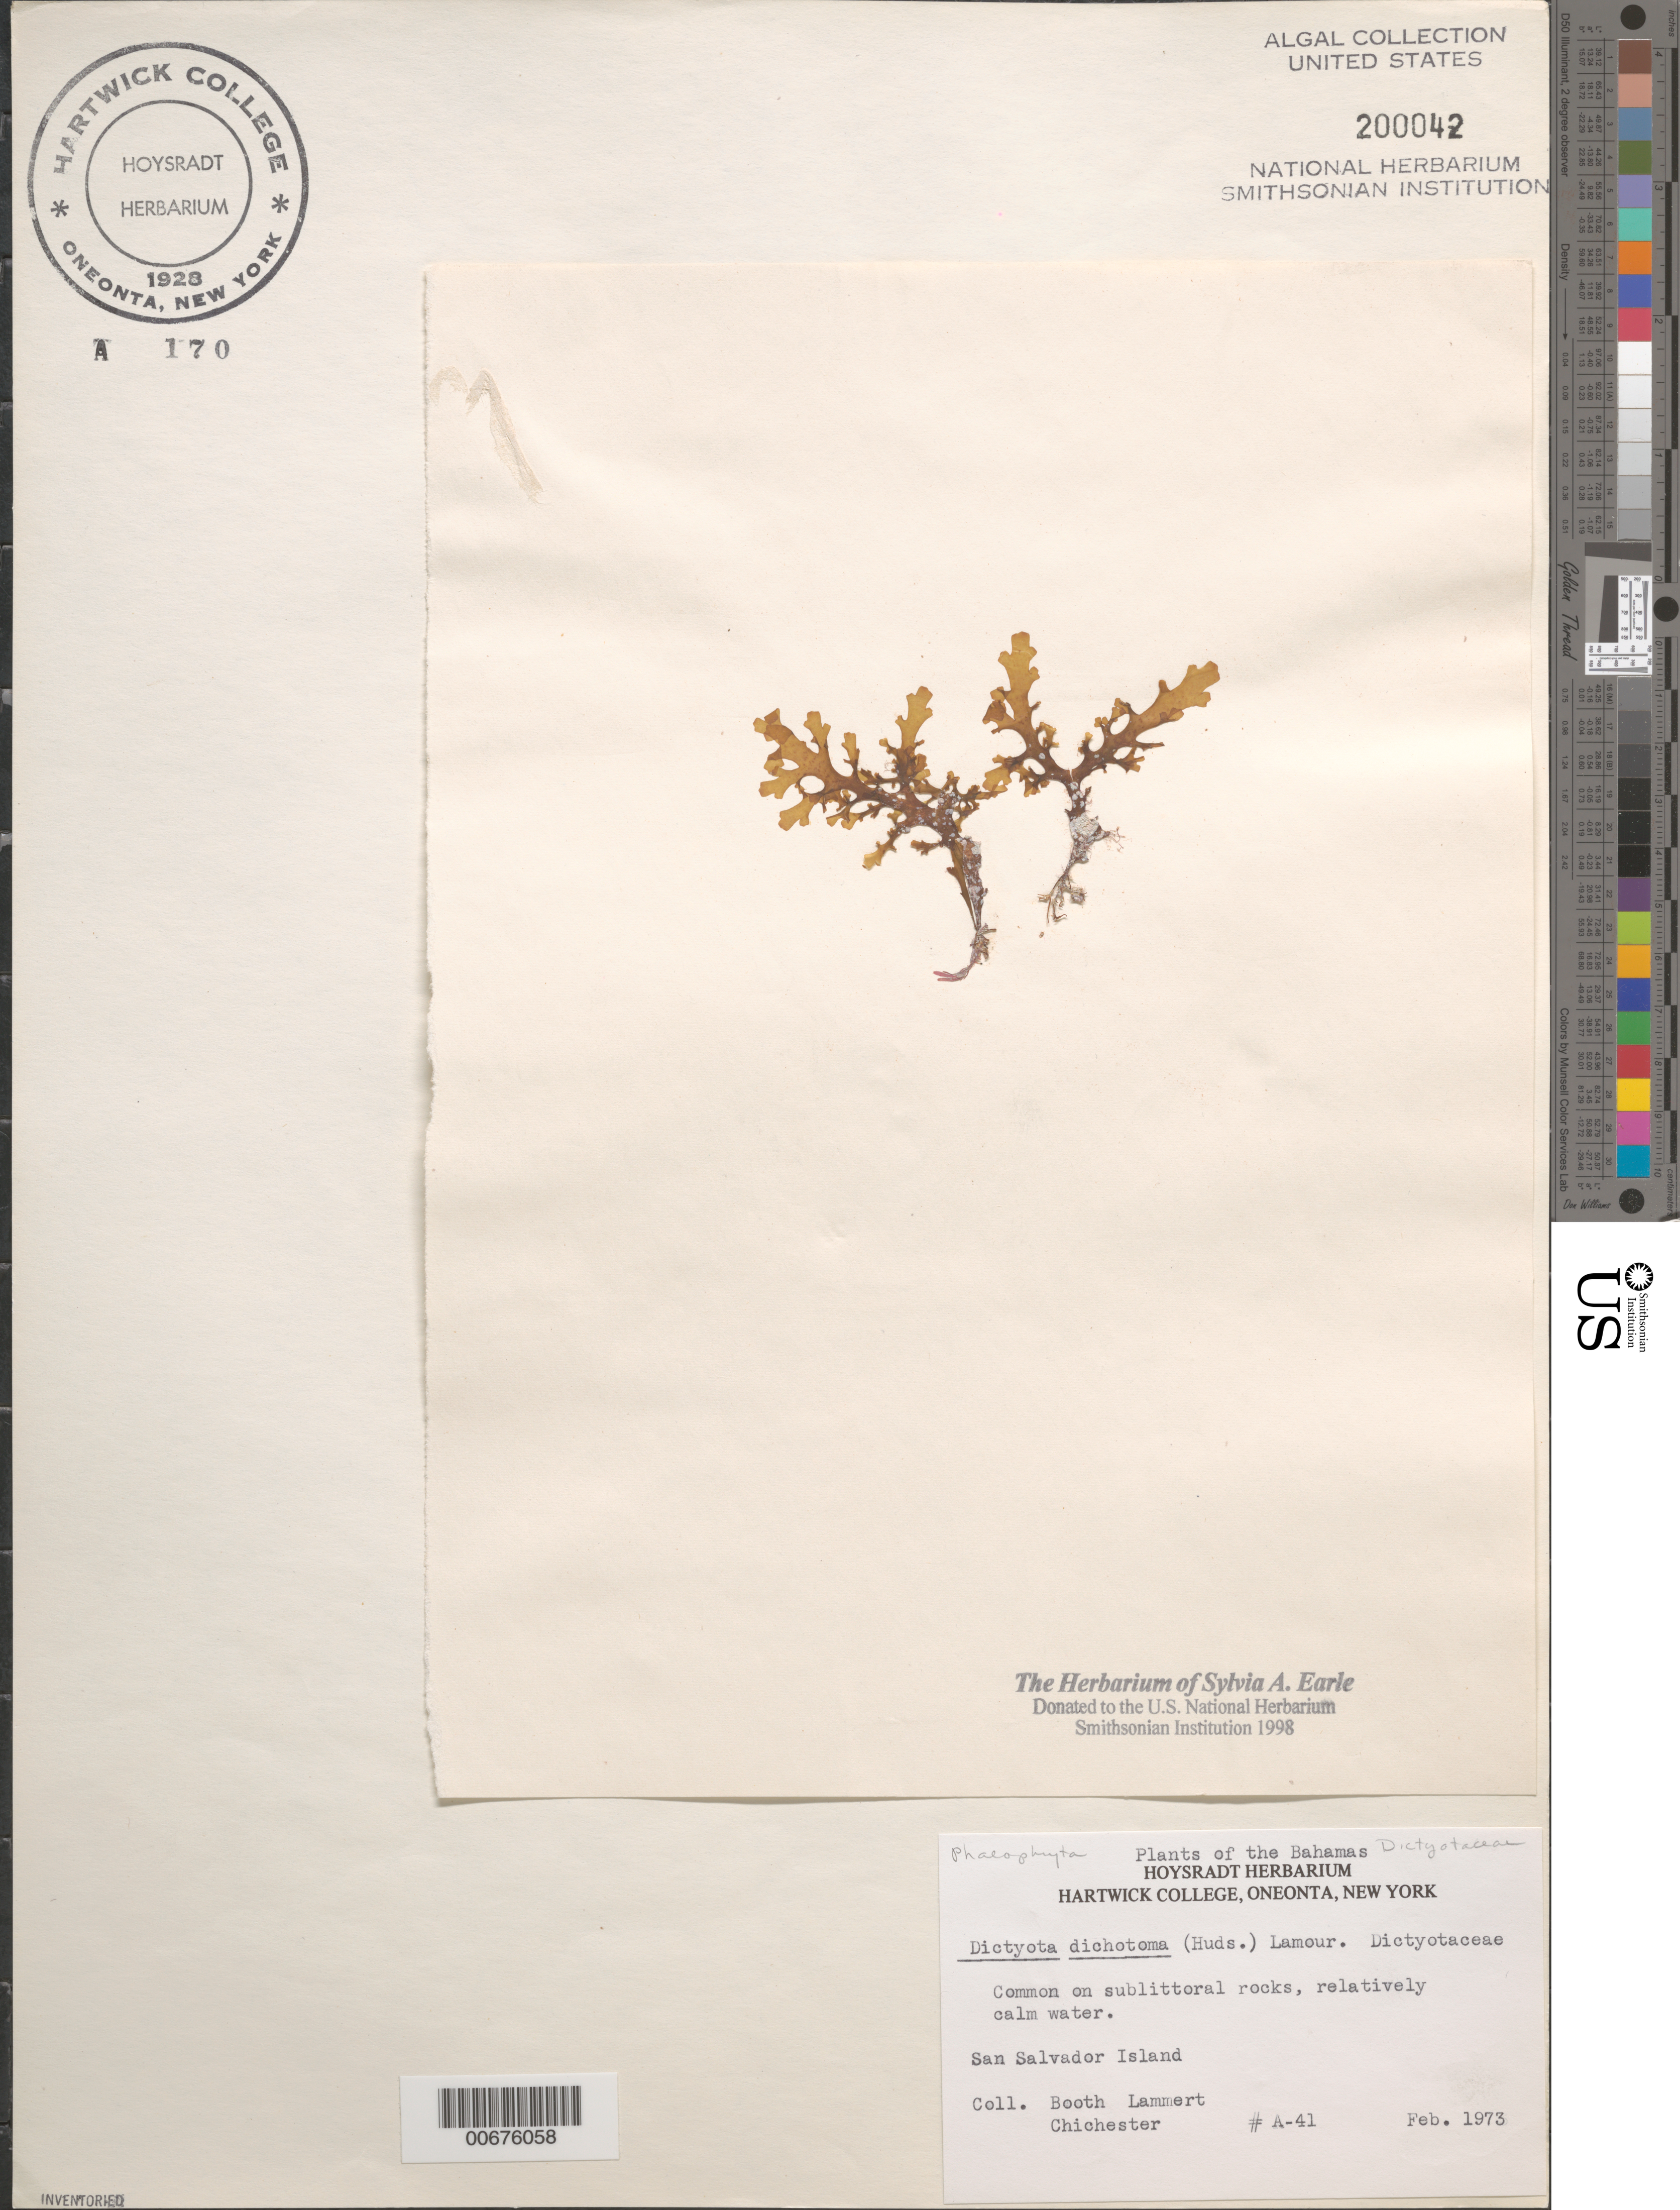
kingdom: Chromista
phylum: Ochrophyta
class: Phaeophyceae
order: Dictyotales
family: Dictyotaceae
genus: Dictyota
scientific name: Dictyota dichotoma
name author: (Huds.) J.V.Lamouroux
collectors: -. Booth, -. Lammert & -. Chichester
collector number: A-41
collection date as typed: Feb 1973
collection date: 1973-02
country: Bahamas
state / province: San Salvador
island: San Salvador Island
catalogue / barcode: US 200042